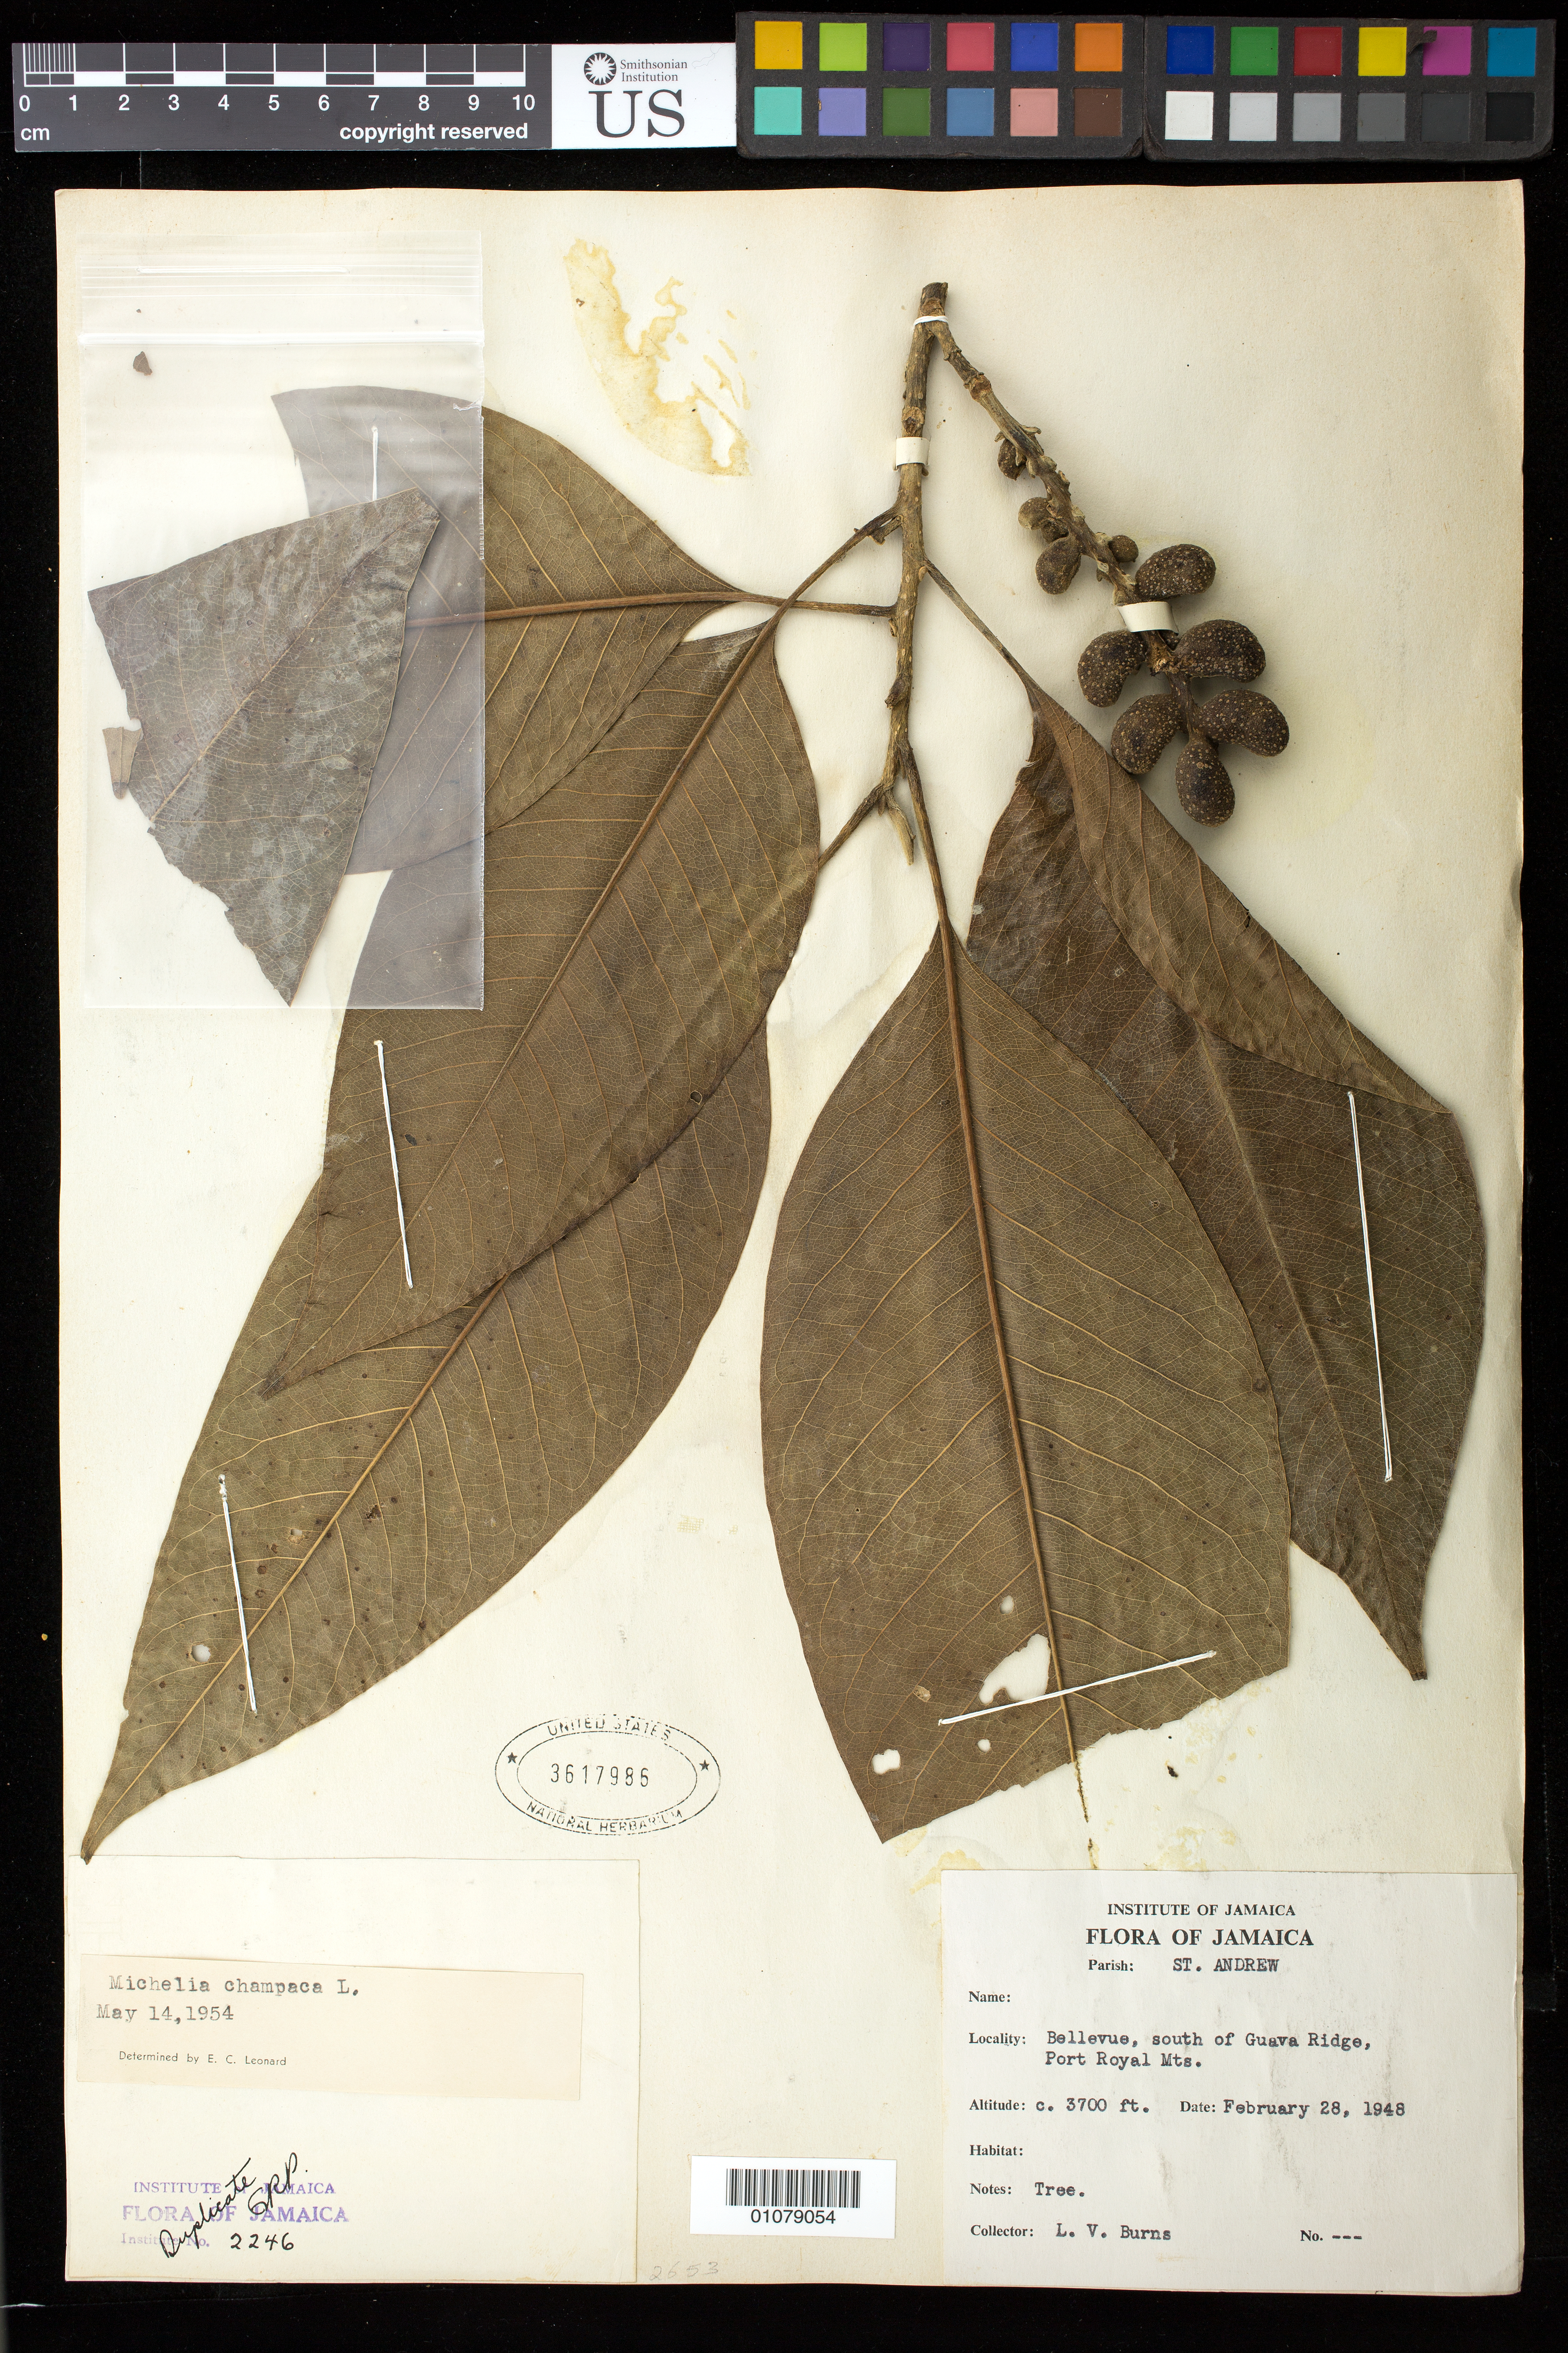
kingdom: Plantae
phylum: Tracheophyta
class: Magnoliopsida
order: Magnoliales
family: Magnoliaceae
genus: Magnolia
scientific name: Magnolia champaca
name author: (L.) Baill. ex Pierre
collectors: L. Burns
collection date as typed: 28 Feb 1948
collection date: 1948-02-28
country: Jamaica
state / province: Saint Andrew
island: Jamaica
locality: Bellevue, S of Guava Ridge, Port Royal Mts.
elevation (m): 1128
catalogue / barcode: US 3617986